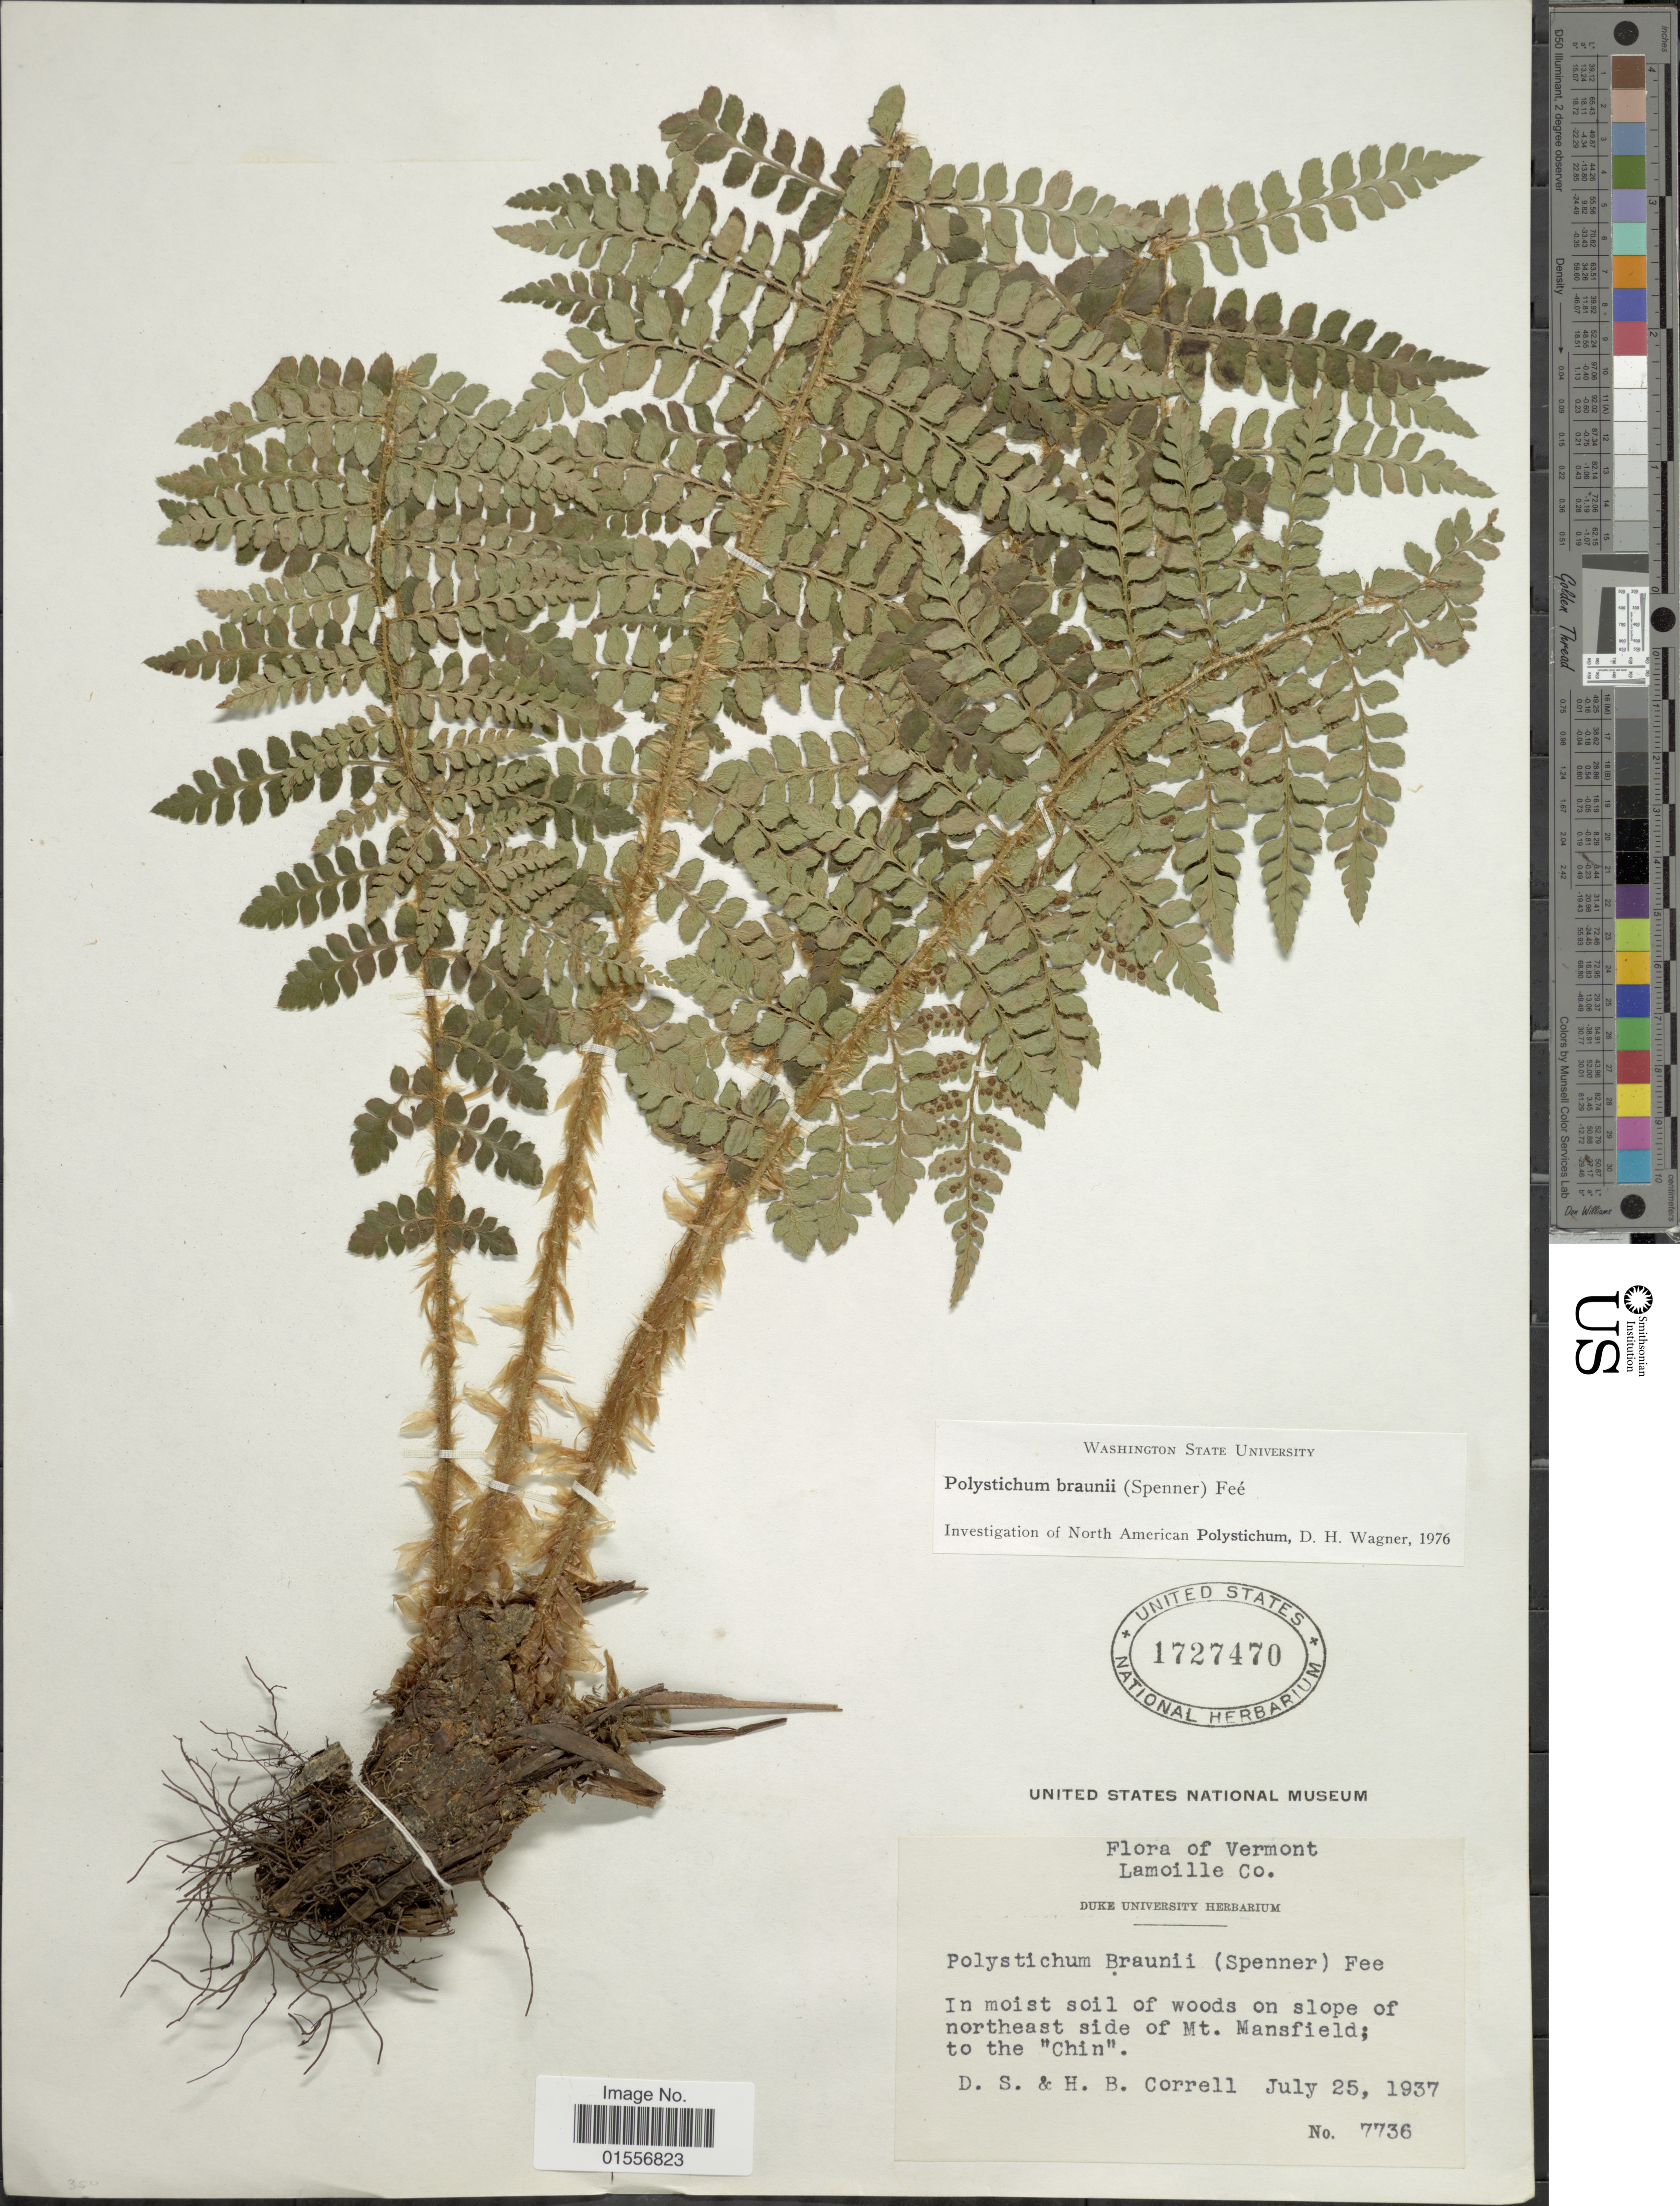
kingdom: Plantae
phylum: Tracheophyta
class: Polypodiopsida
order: Polypodiales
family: Dryopteridaceae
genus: Polystichum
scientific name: Polystichum braunii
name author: (Spenn.) Fée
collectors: D. S. Correll & H. Correll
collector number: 7736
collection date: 1937-07-25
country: United States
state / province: Vermont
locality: Lamoille Co., on slope of northeast side of Mt. mansfield to the "Chin".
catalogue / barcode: US 1727470